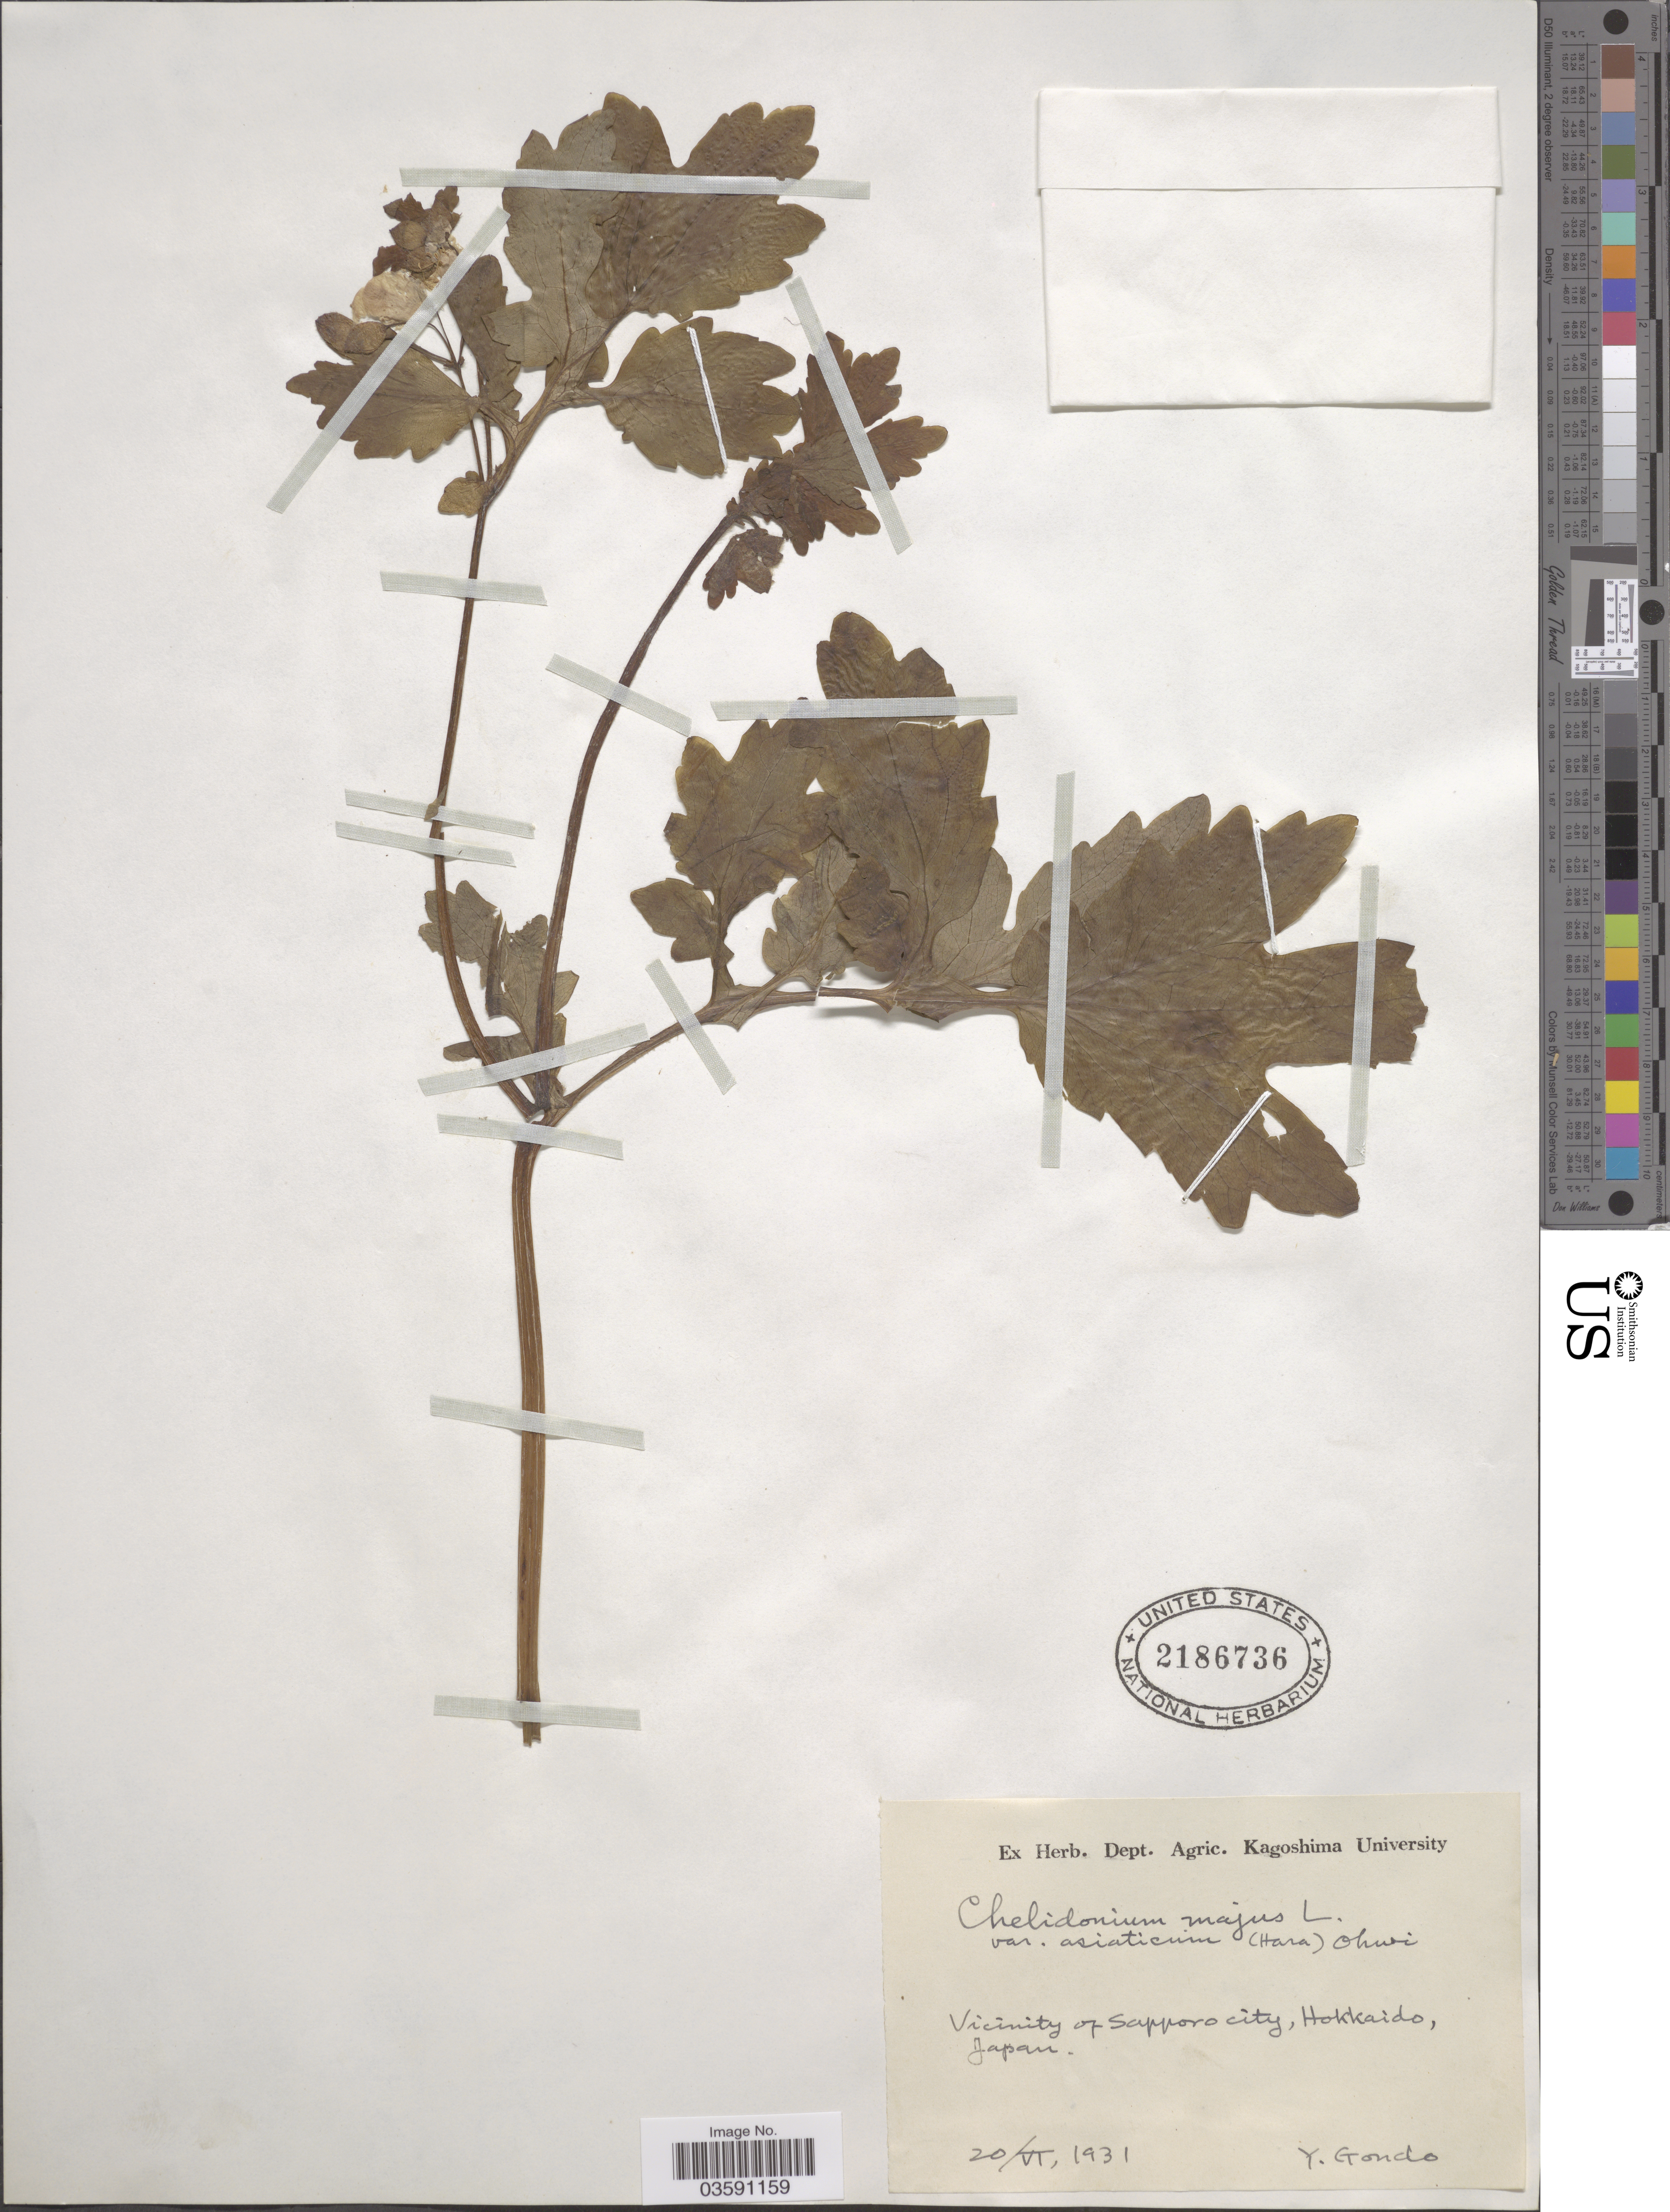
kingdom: Plantae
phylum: Tracheophyta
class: Magnoliopsida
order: Ranunculales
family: Papaveraceae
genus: Chelidonium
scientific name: Chelidonium majus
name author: L.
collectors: Y. Gondo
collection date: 1931-06-20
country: Japan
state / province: Hokkaidō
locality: Vicinity of Sapporo City.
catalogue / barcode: US 2186736